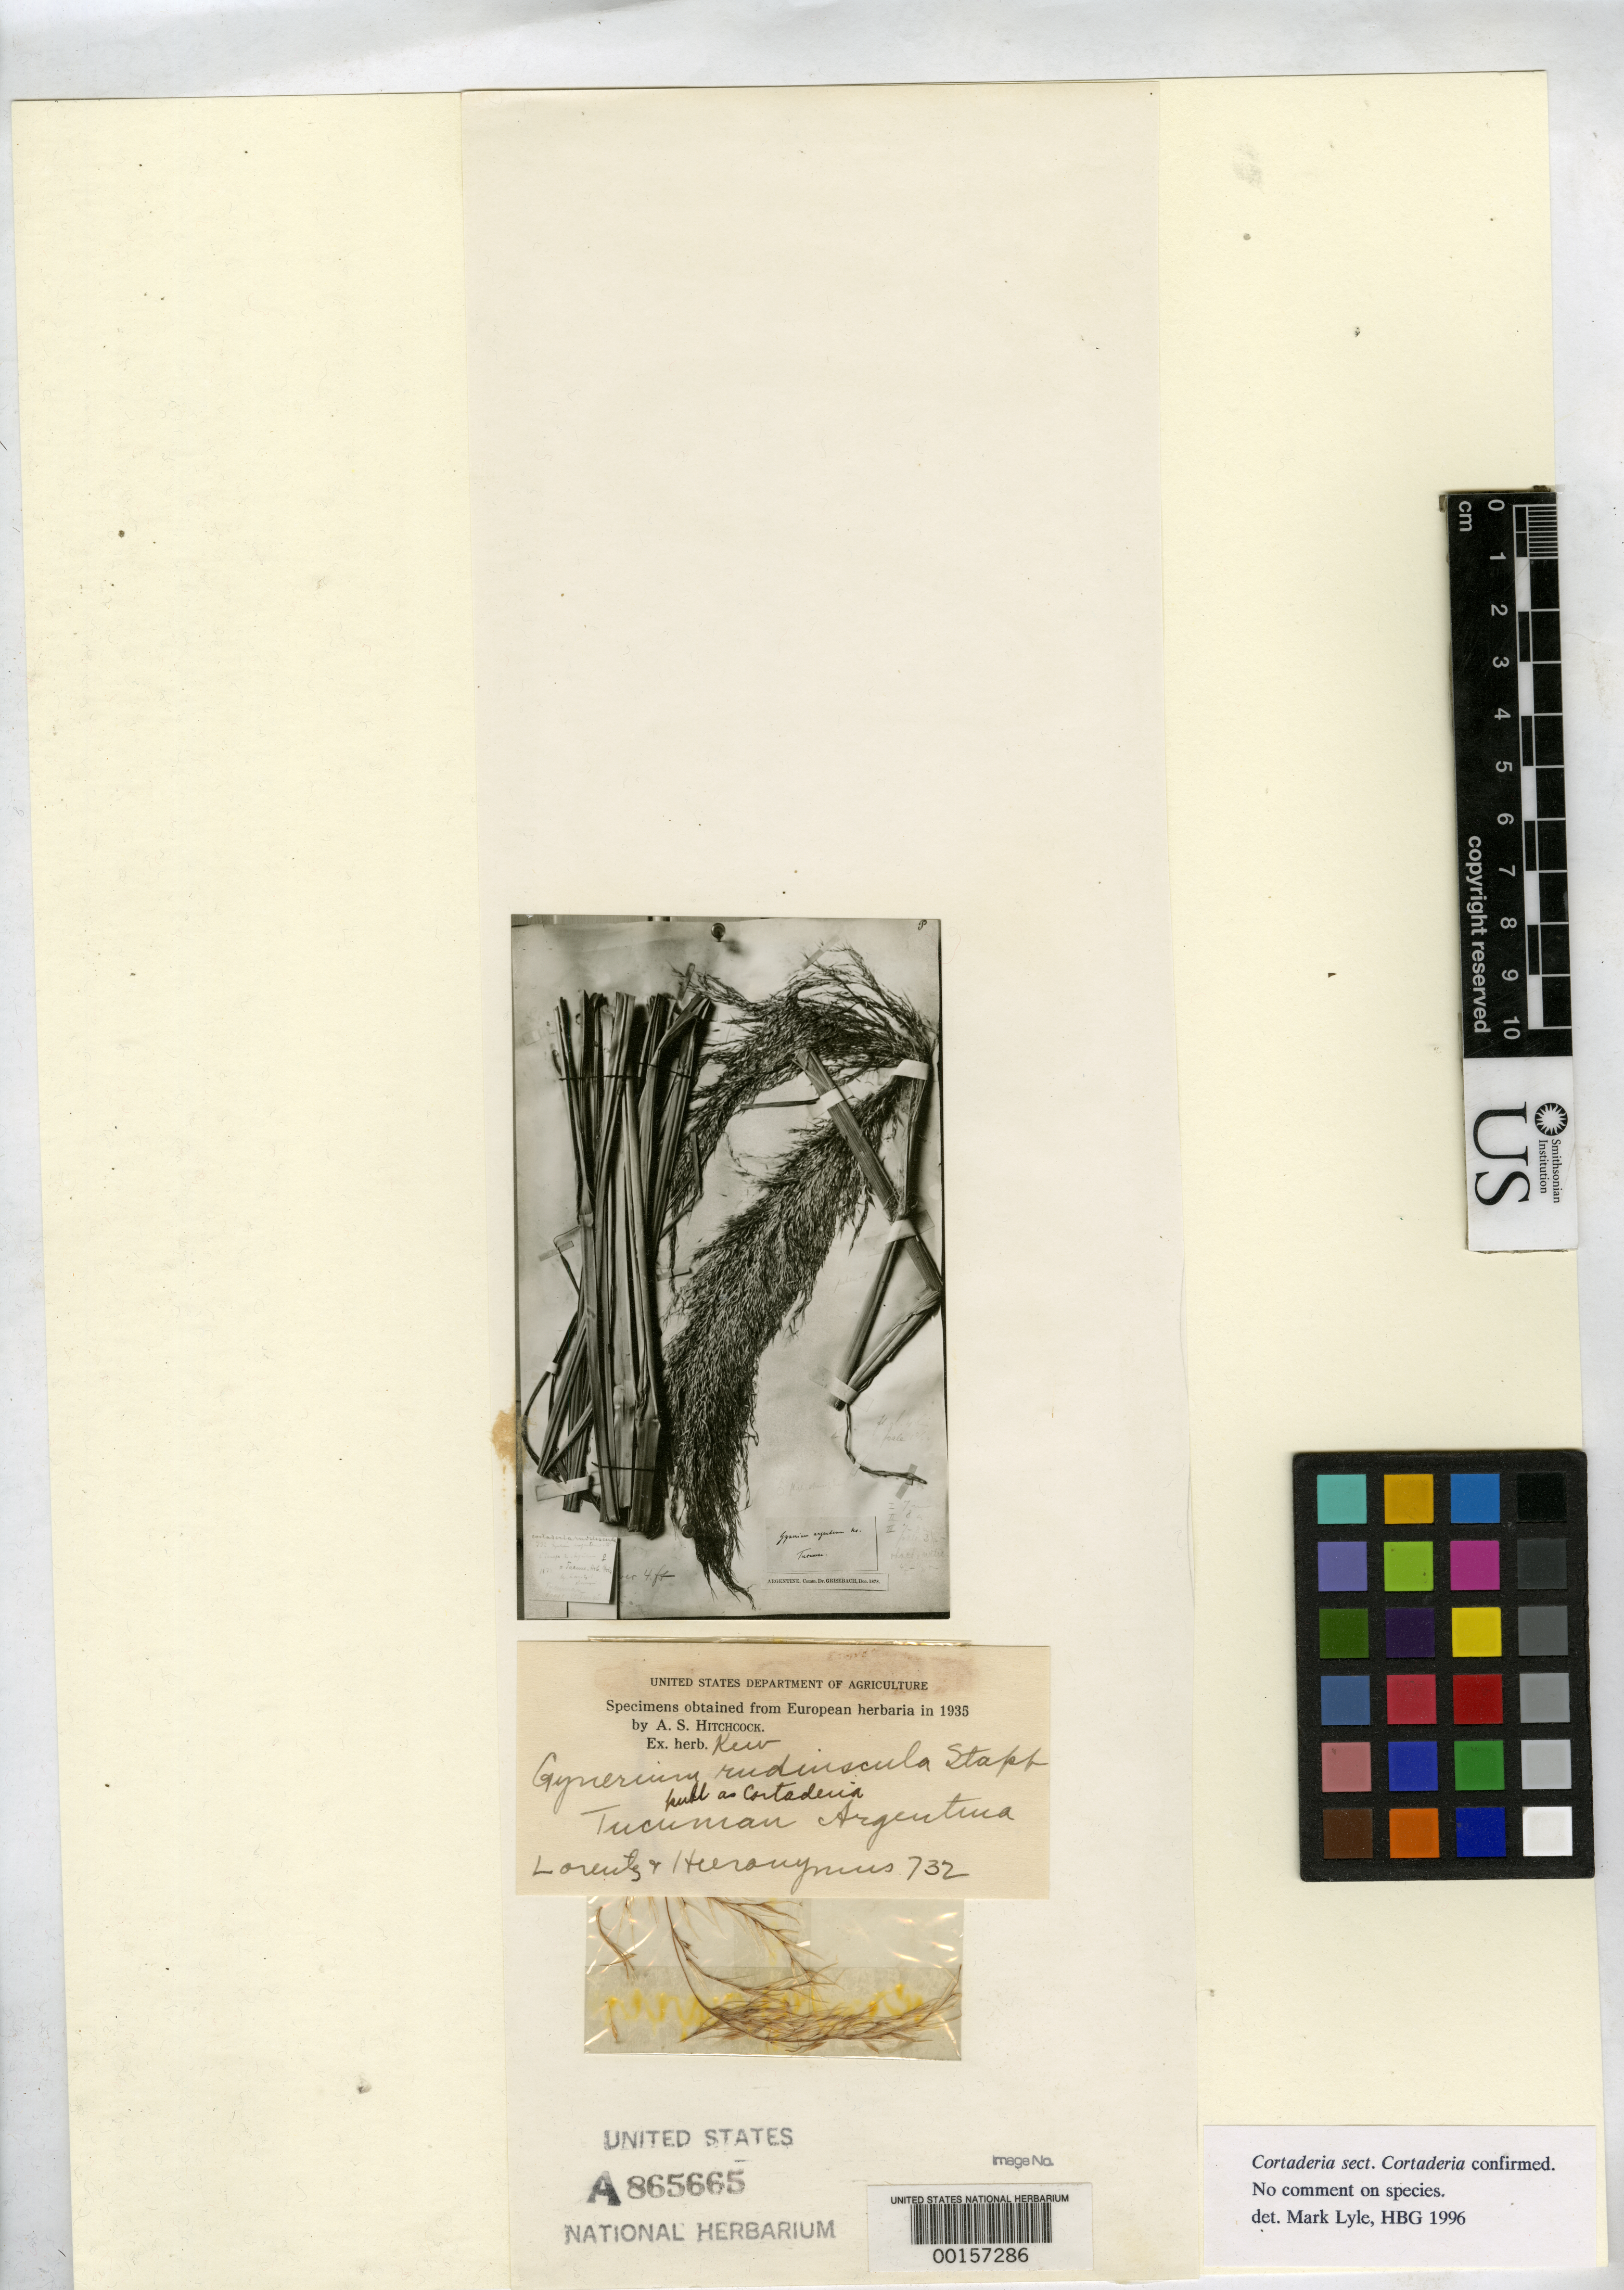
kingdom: Plantae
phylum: Tracheophyta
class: Liliopsida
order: Poales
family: Poaceae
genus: Cortaderia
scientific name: Cortaderia rudiuscula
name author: Stapf in Gardner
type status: Type Fragment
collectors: P. G. Lorentz & G. H. Hieronymus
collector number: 732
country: Argentina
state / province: Tucumán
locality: Sierra Aconquija.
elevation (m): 8000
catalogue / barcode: US 865665A